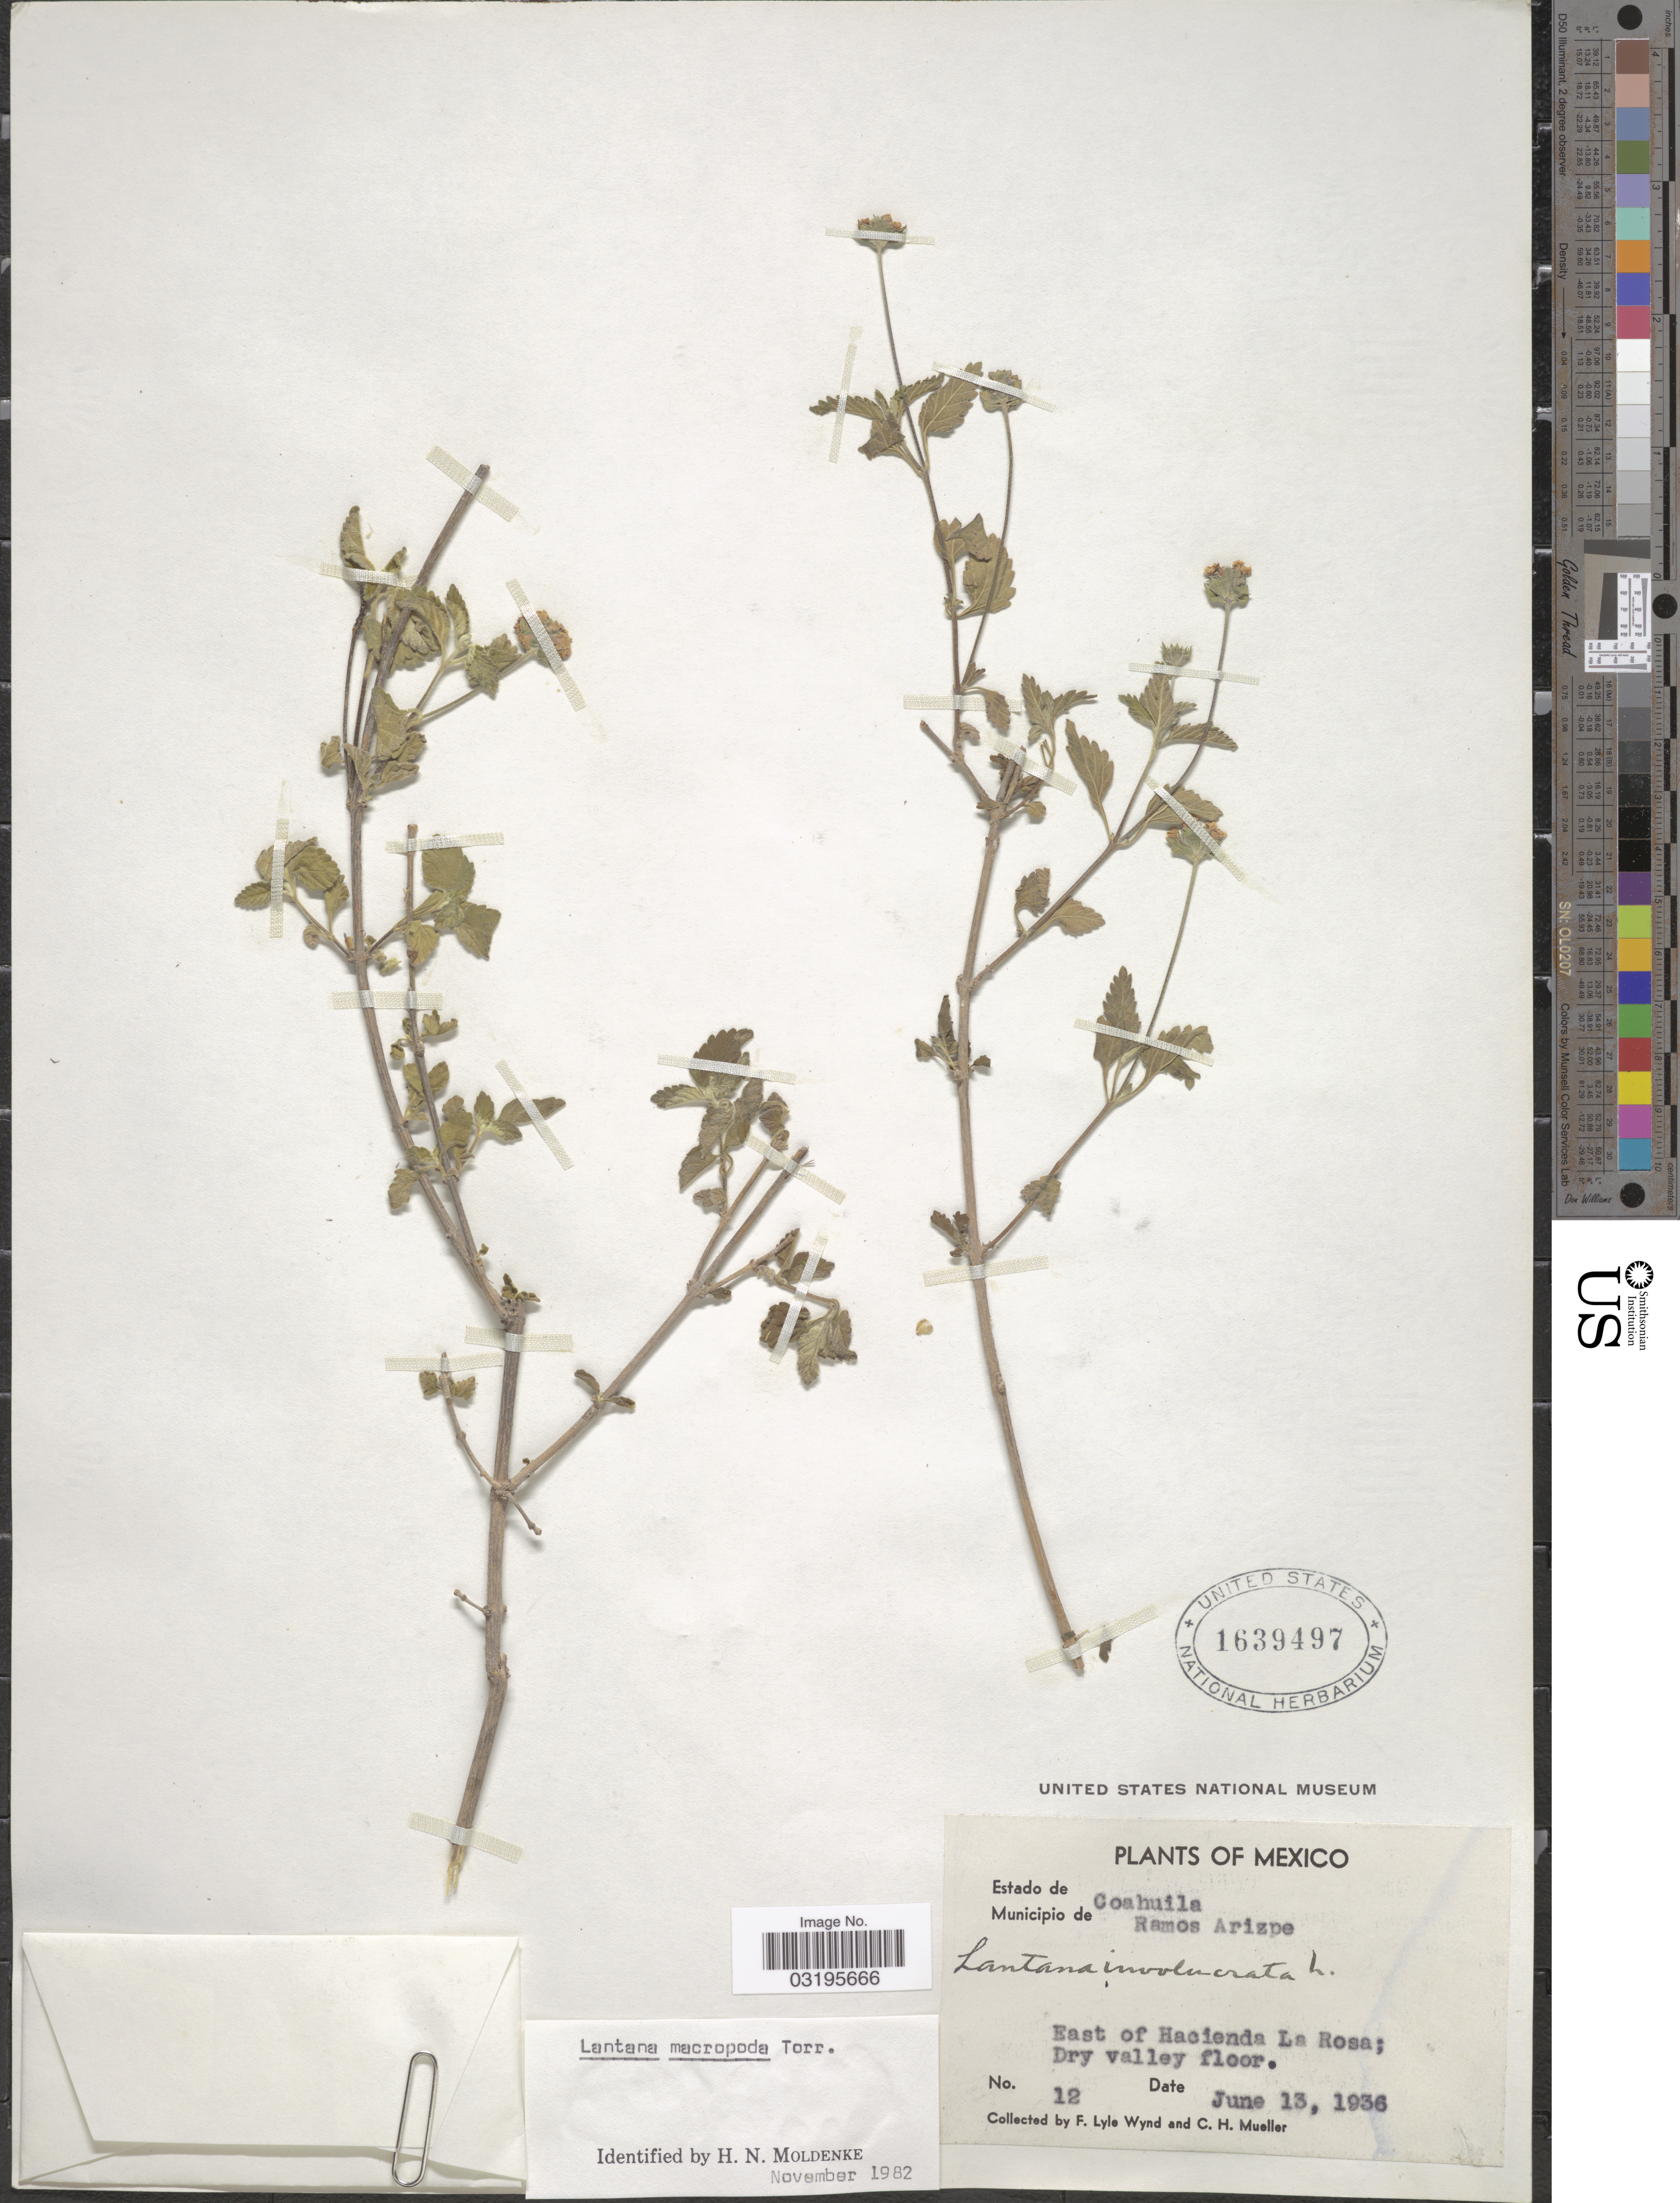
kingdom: Plantae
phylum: Tracheophyta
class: Magnoliopsida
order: Lamiales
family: Verbenaceae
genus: Lantana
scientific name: Lantana macropoda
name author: Torr.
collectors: F. L. Wynd & C. H. Mueller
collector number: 12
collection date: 1936-06-13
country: Mexico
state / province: Coahuila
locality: Municipio de Ramos Arizpe. East of Hacienda La Rosa.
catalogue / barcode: US 1639497